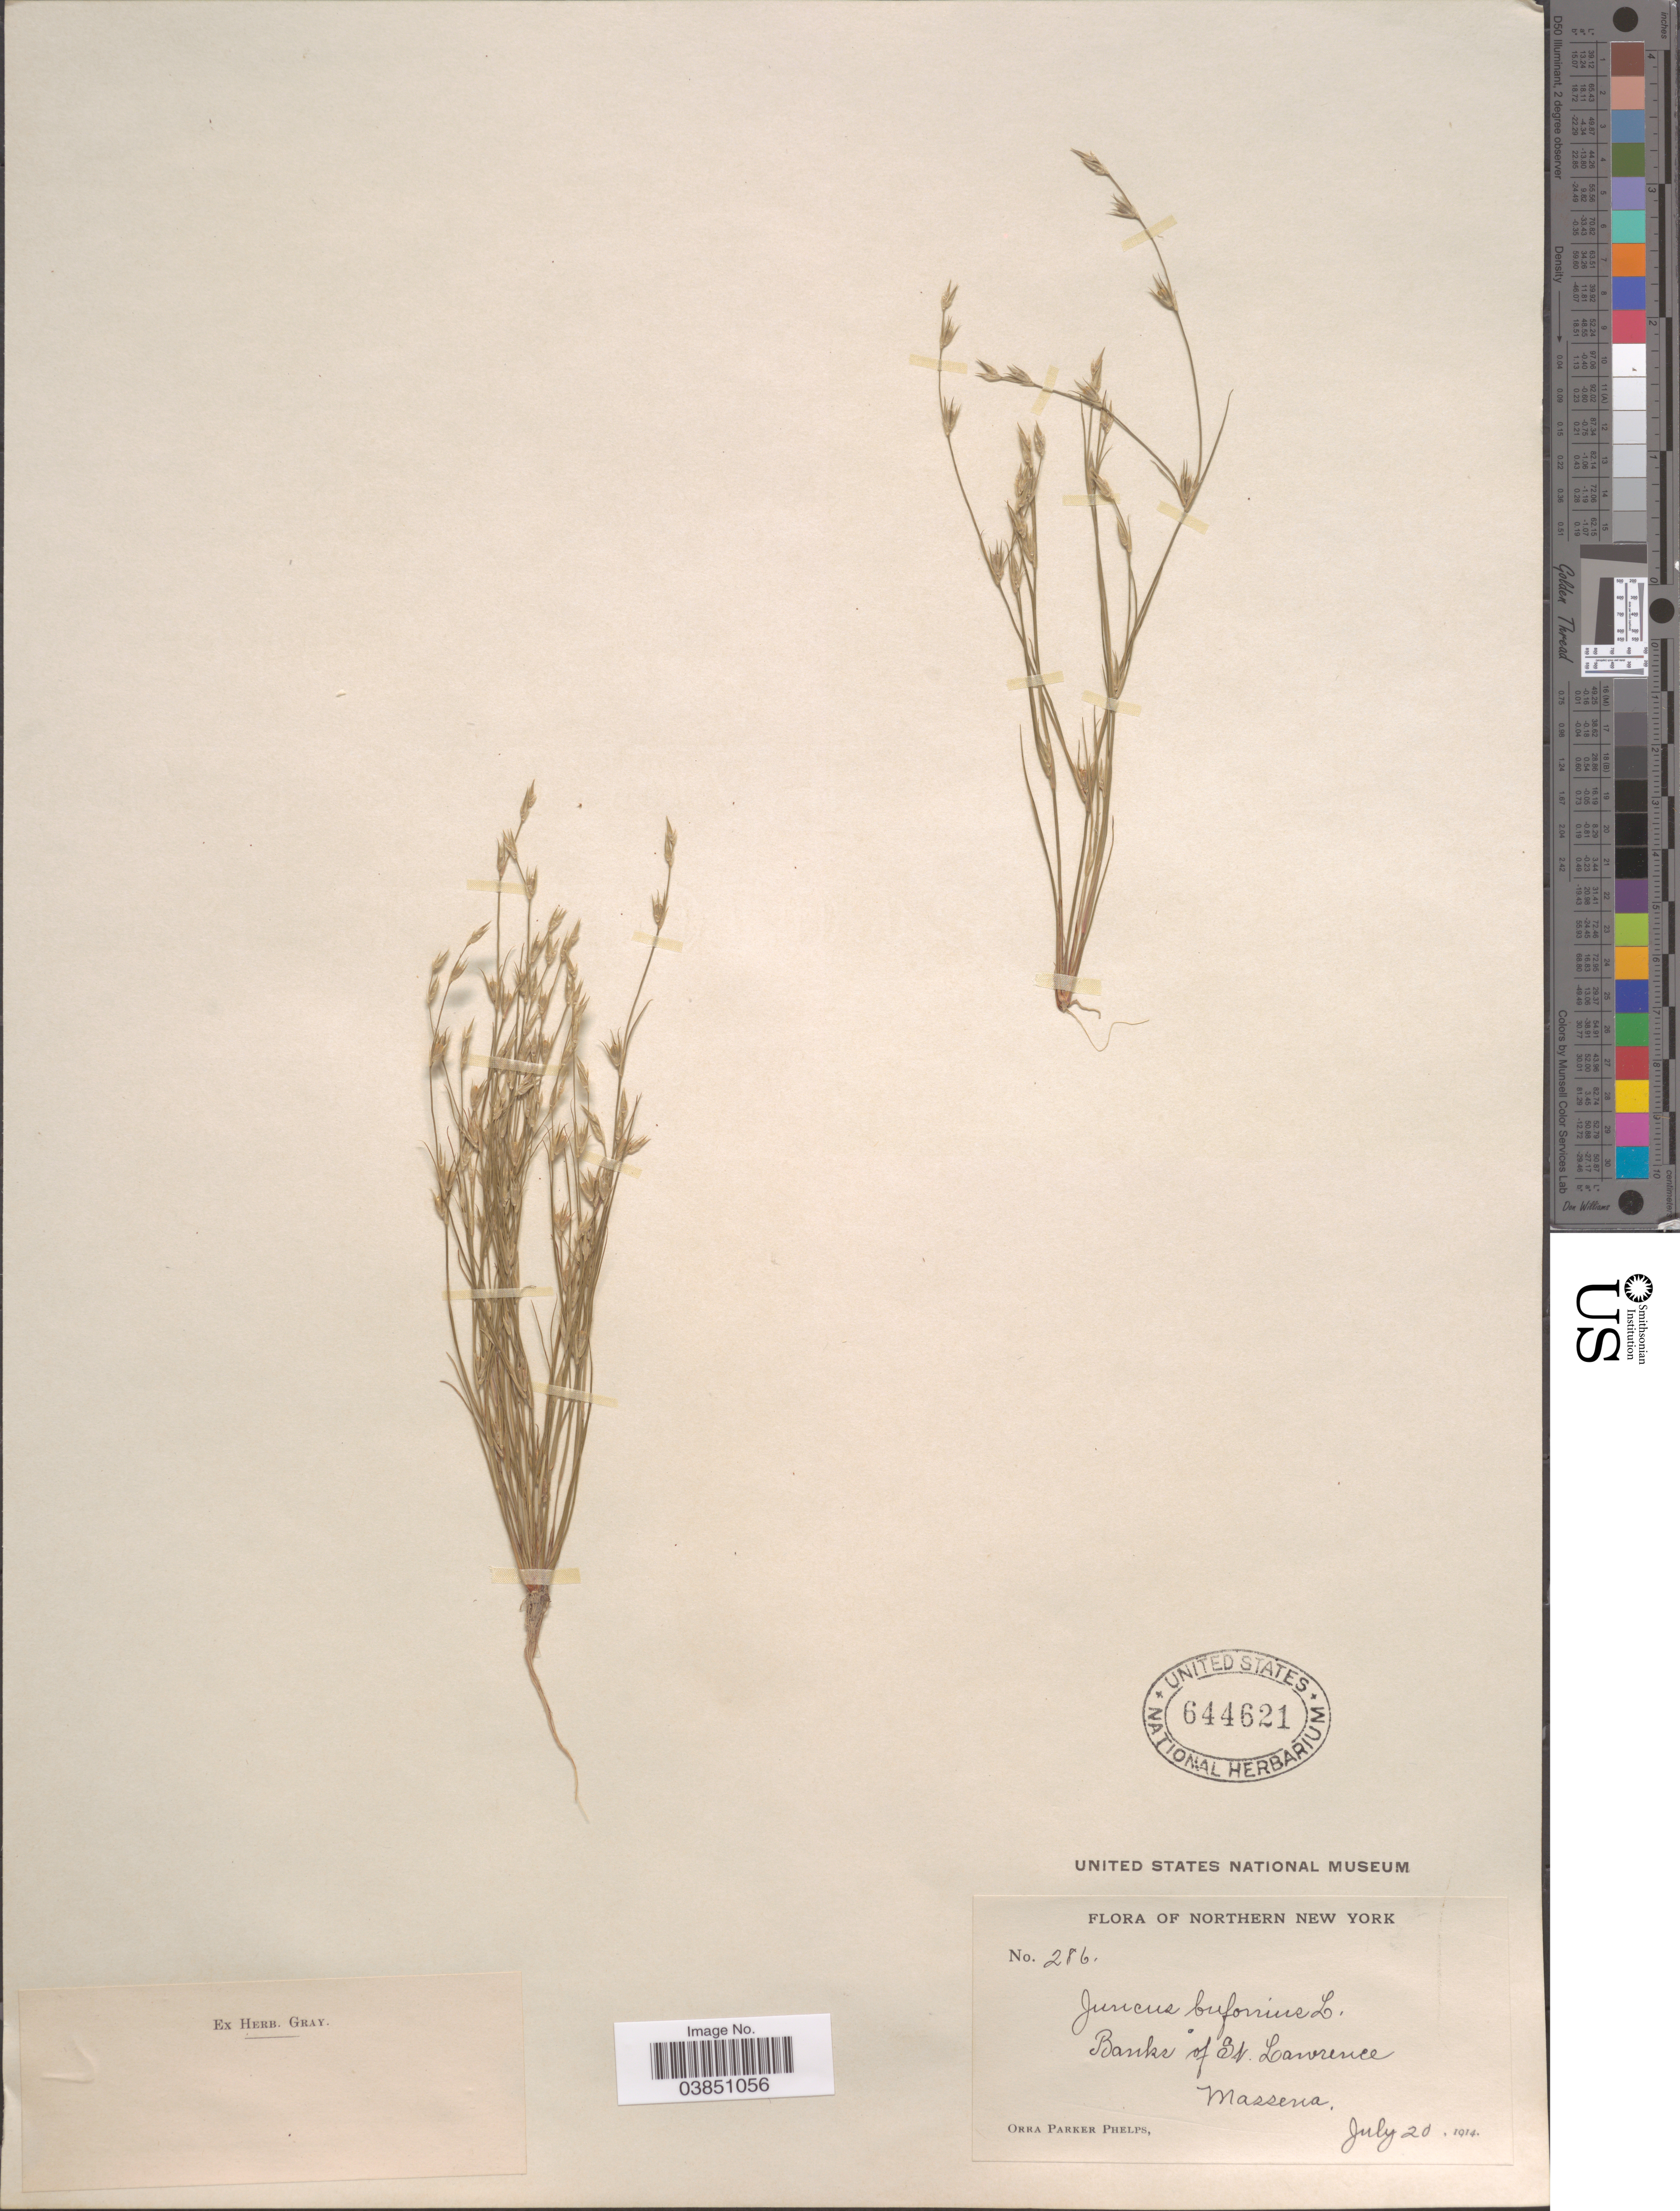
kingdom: Plantae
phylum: Tracheophyta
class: Liliopsida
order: Poales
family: Juncaceae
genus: Juncus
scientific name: Juncus bufonius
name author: L.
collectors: O. P. Phelps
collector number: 286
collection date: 1914-07-20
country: United States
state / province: New York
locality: Northern New York. Banks of St. Lawrence. Massena.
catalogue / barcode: US 644621